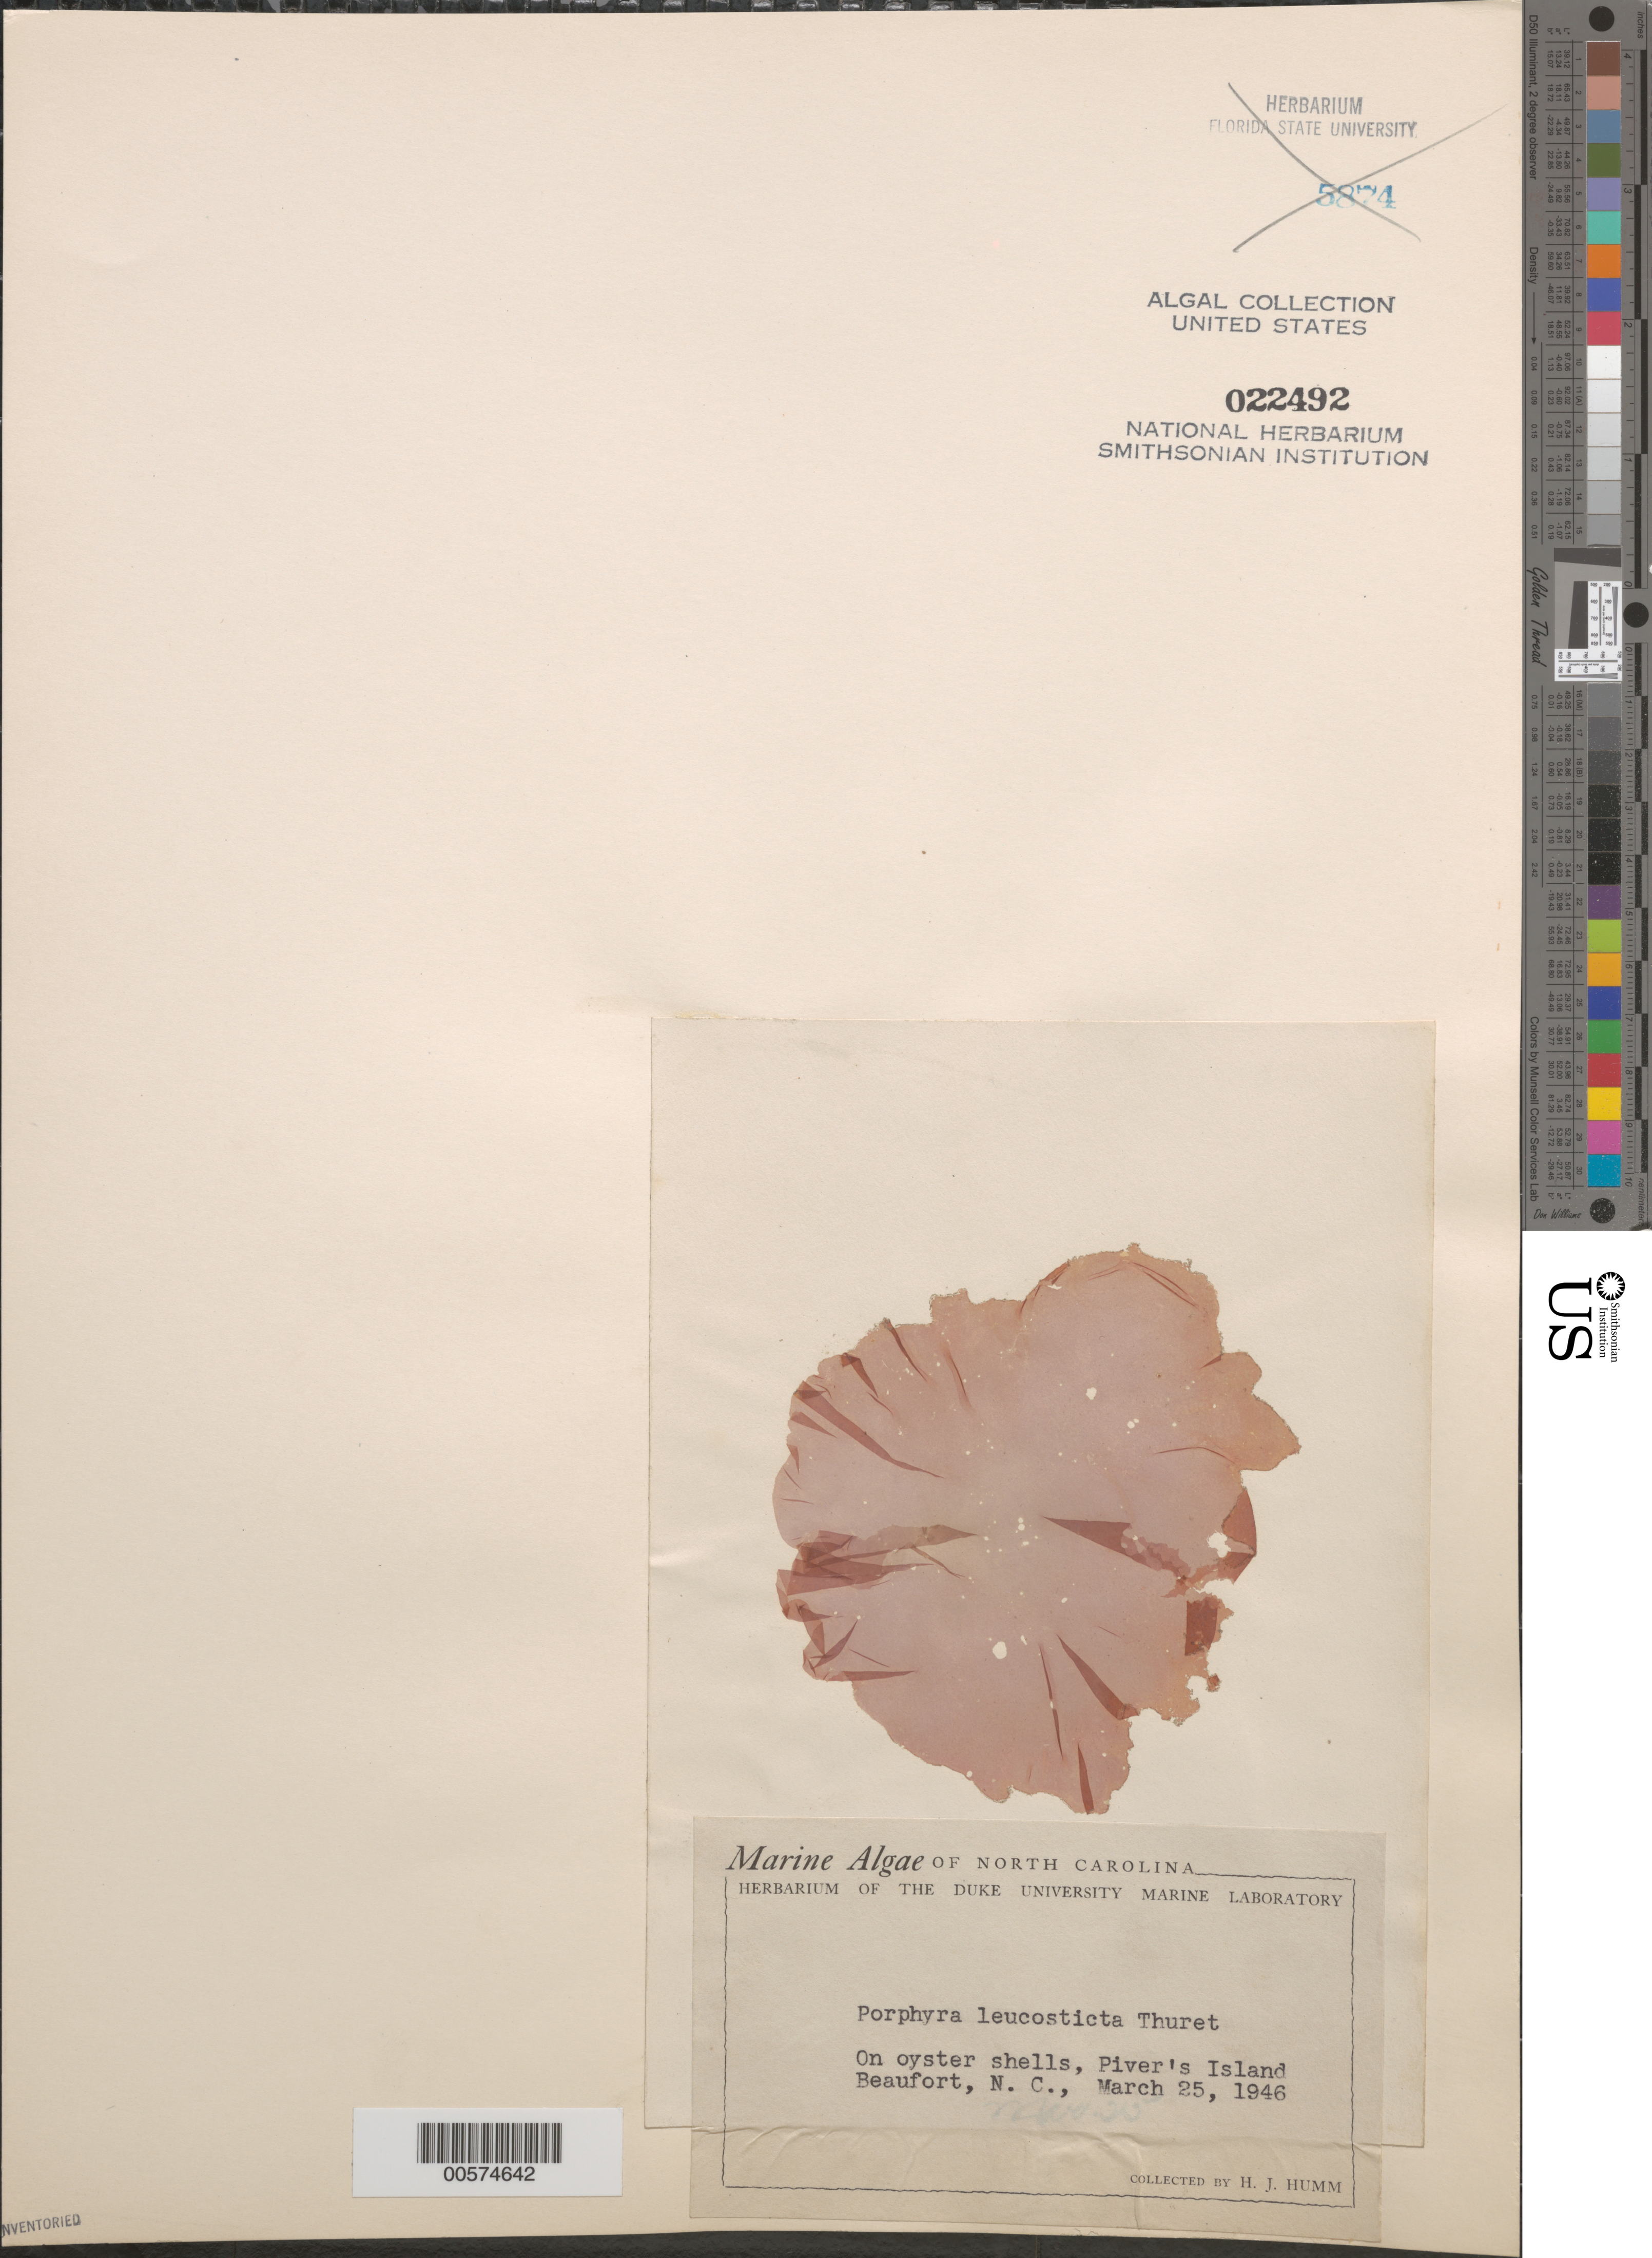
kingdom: Plantae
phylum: Rhodophyta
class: Bangiophyceae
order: Bangiales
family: Bangiaceae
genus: Pyropia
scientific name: Pyropia leucosticta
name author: (Thuret) Neefus & J. Brodie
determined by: Algae name updating Project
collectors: H. J. Humm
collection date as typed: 25 Mar 1946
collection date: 1946-03-25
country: United States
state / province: North Carolina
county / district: Carteret County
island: Pivers Island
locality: Beaufort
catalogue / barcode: US 22492